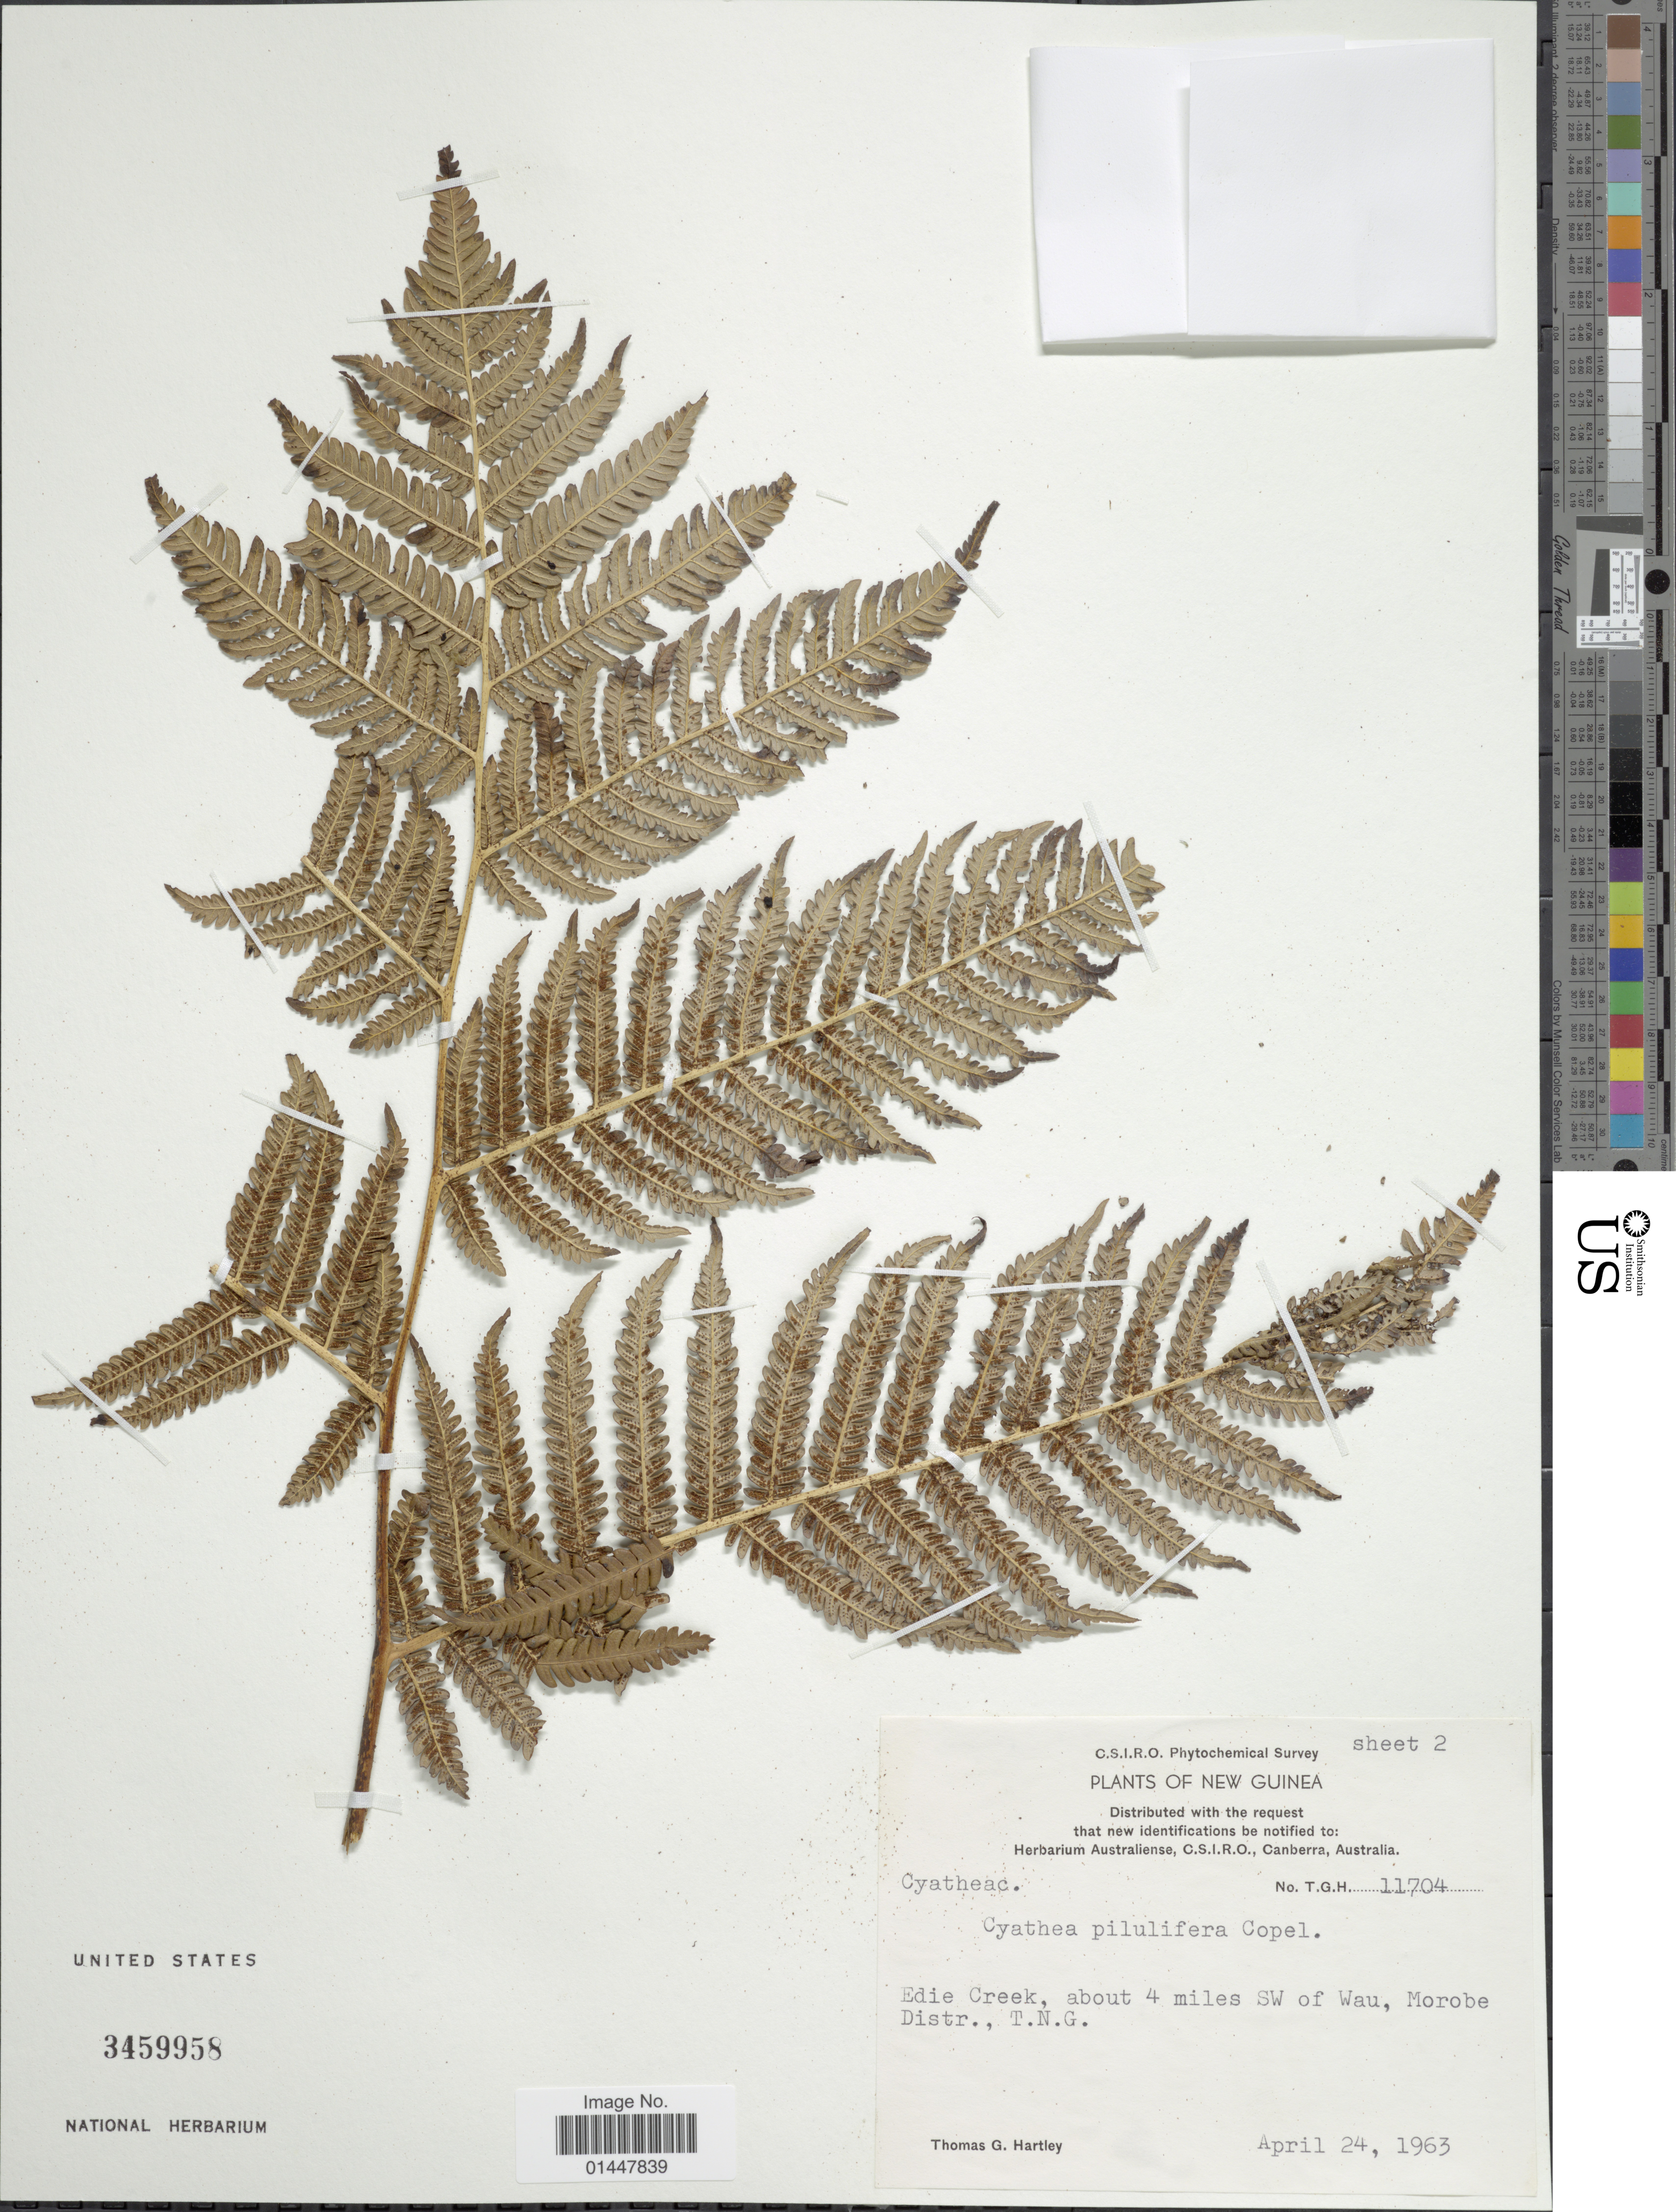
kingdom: Plantae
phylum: Tracheophyta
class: Polypodiopsida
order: Cyatheales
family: Cyatheaceae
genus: Sphaeropteris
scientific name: Sphaeropteris pilulifera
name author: (Copel.) R.M. Tryon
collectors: T. G. Hartley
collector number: T.G.H. 11704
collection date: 1963-04-24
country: Papua New Guinea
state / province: Morobe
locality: New Guinea, Edie Creek, about 4 miles SW of Wau, T. N. G.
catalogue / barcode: US 3459958